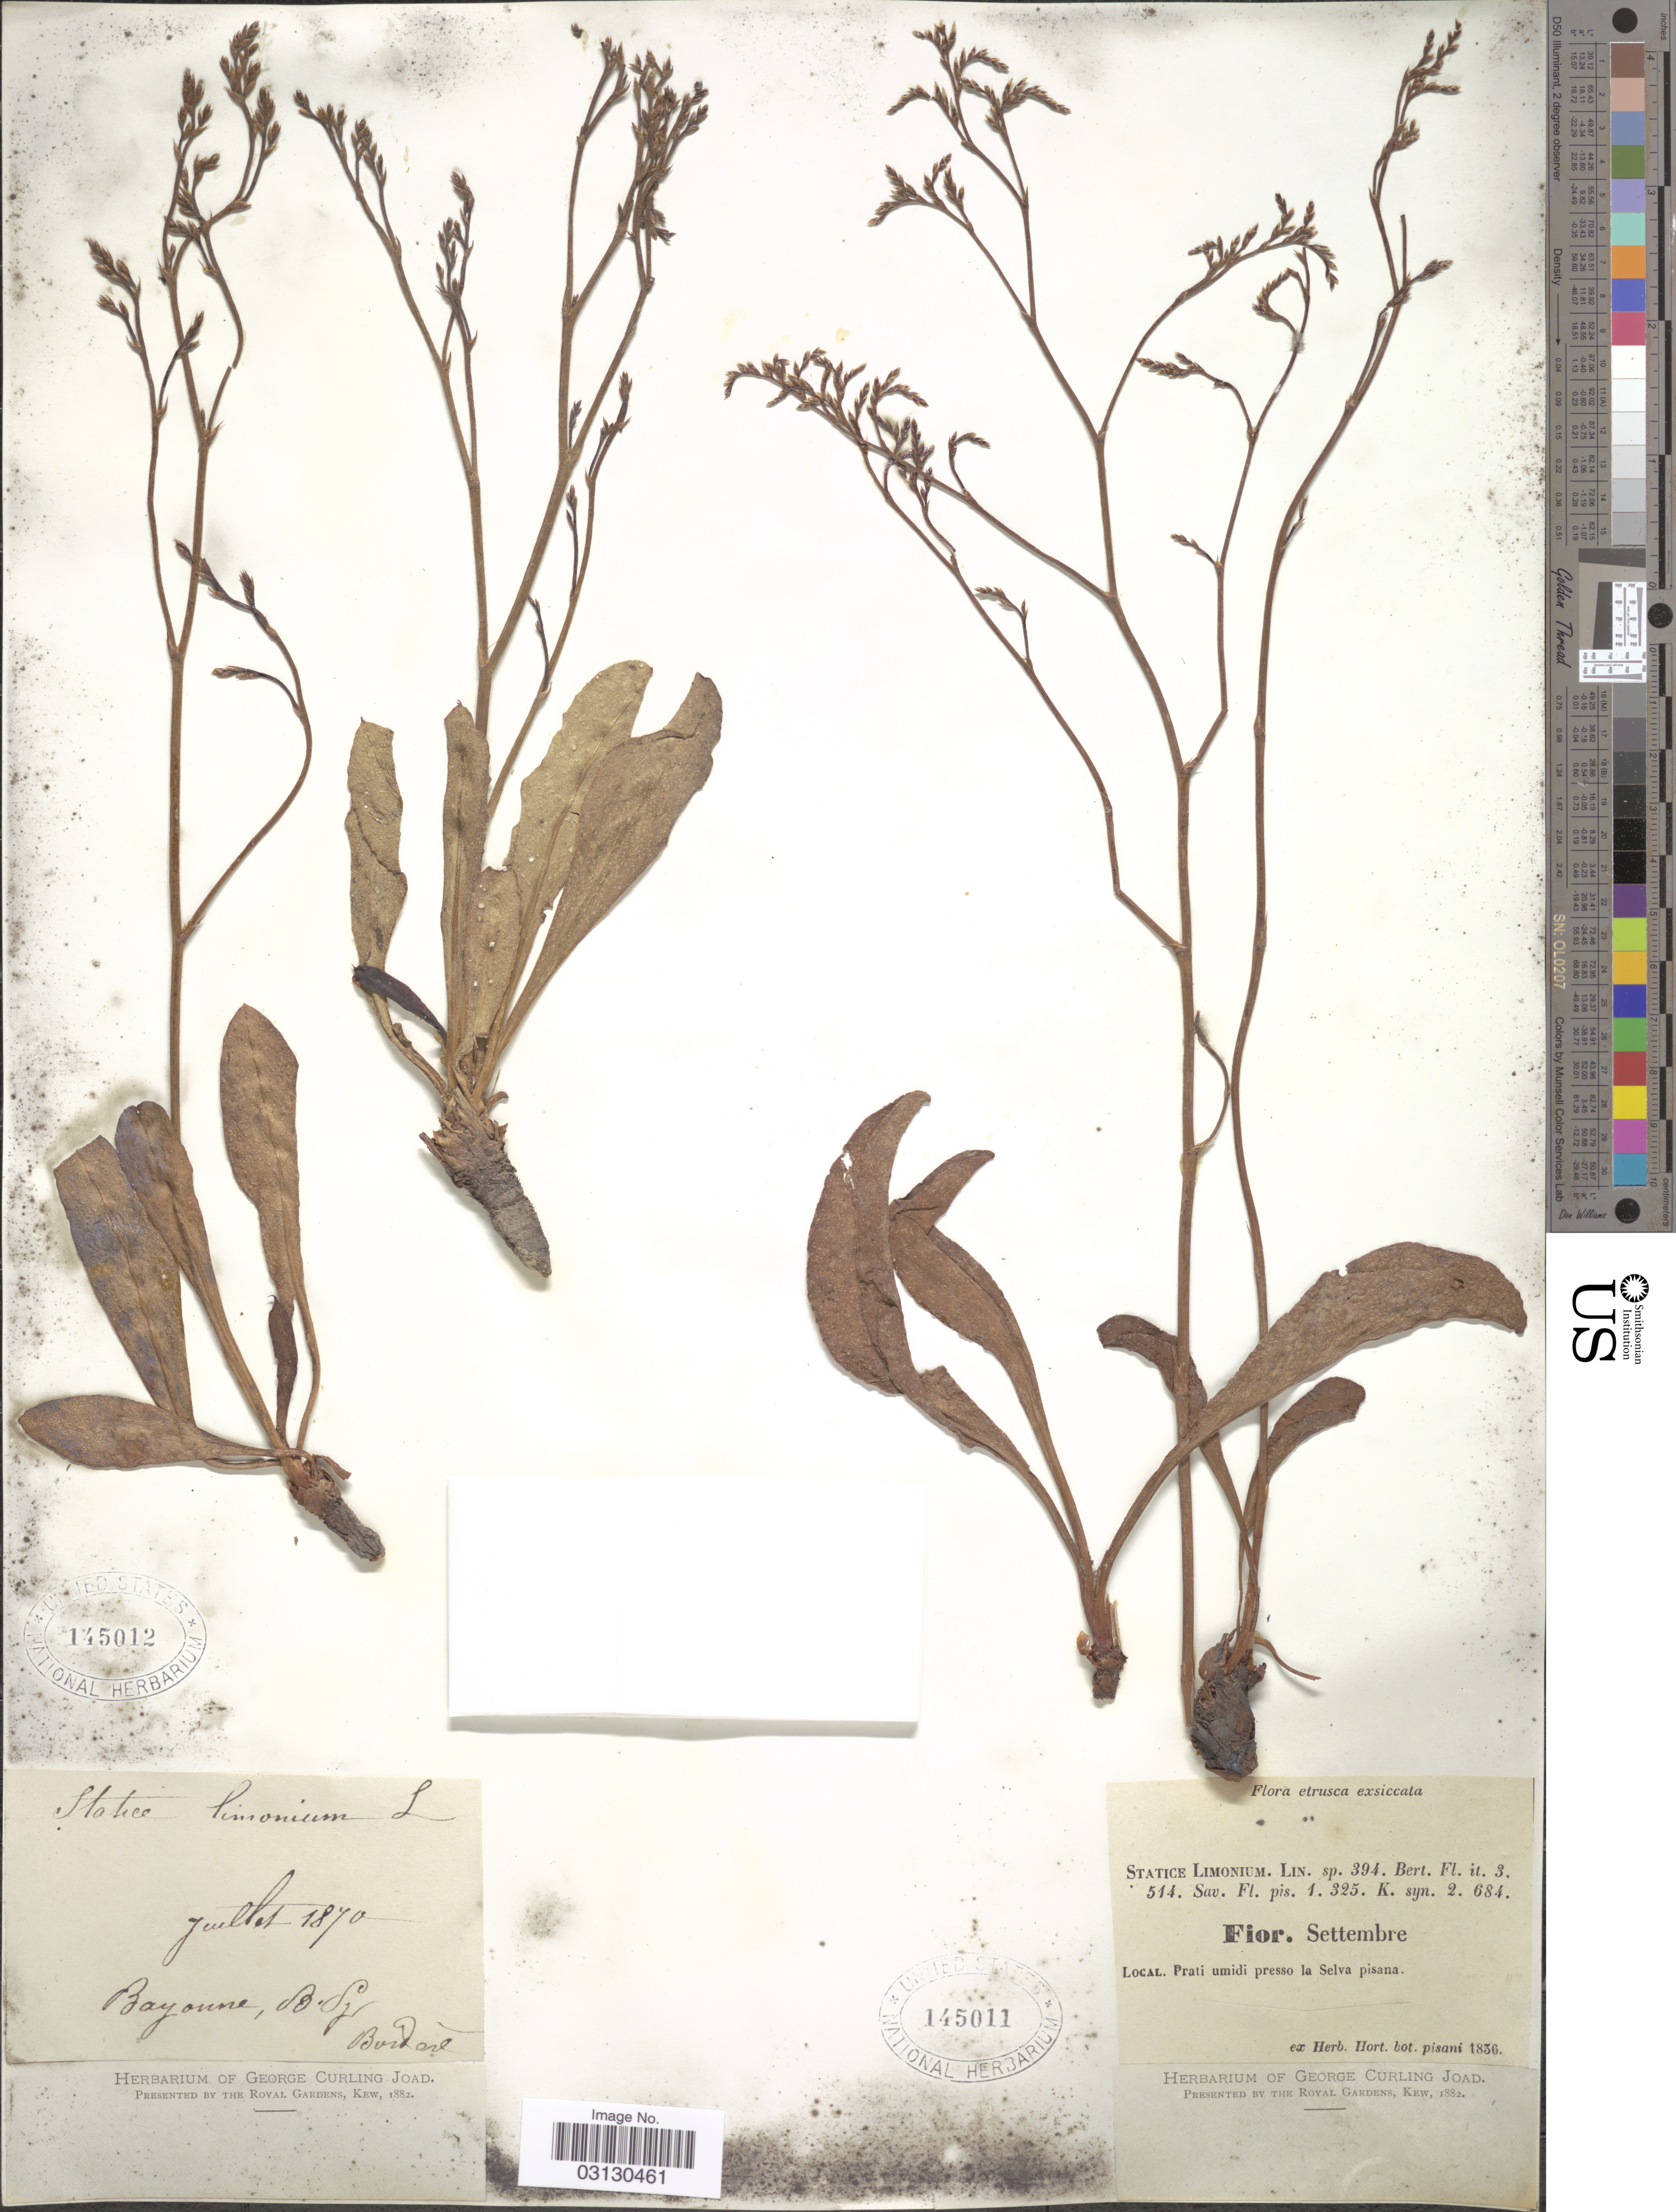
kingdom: Plantae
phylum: Tracheophyta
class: Magnoliopsida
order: Caryophyllales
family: Plumbaginaceae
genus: Limonium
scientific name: Limonium limonium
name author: (L.) A.Lyons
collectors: ex herb. Hort. Bot. Pisani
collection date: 1836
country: Italy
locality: Etrusca. Prati umidi presso la Selva pisana.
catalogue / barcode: US 145011-2